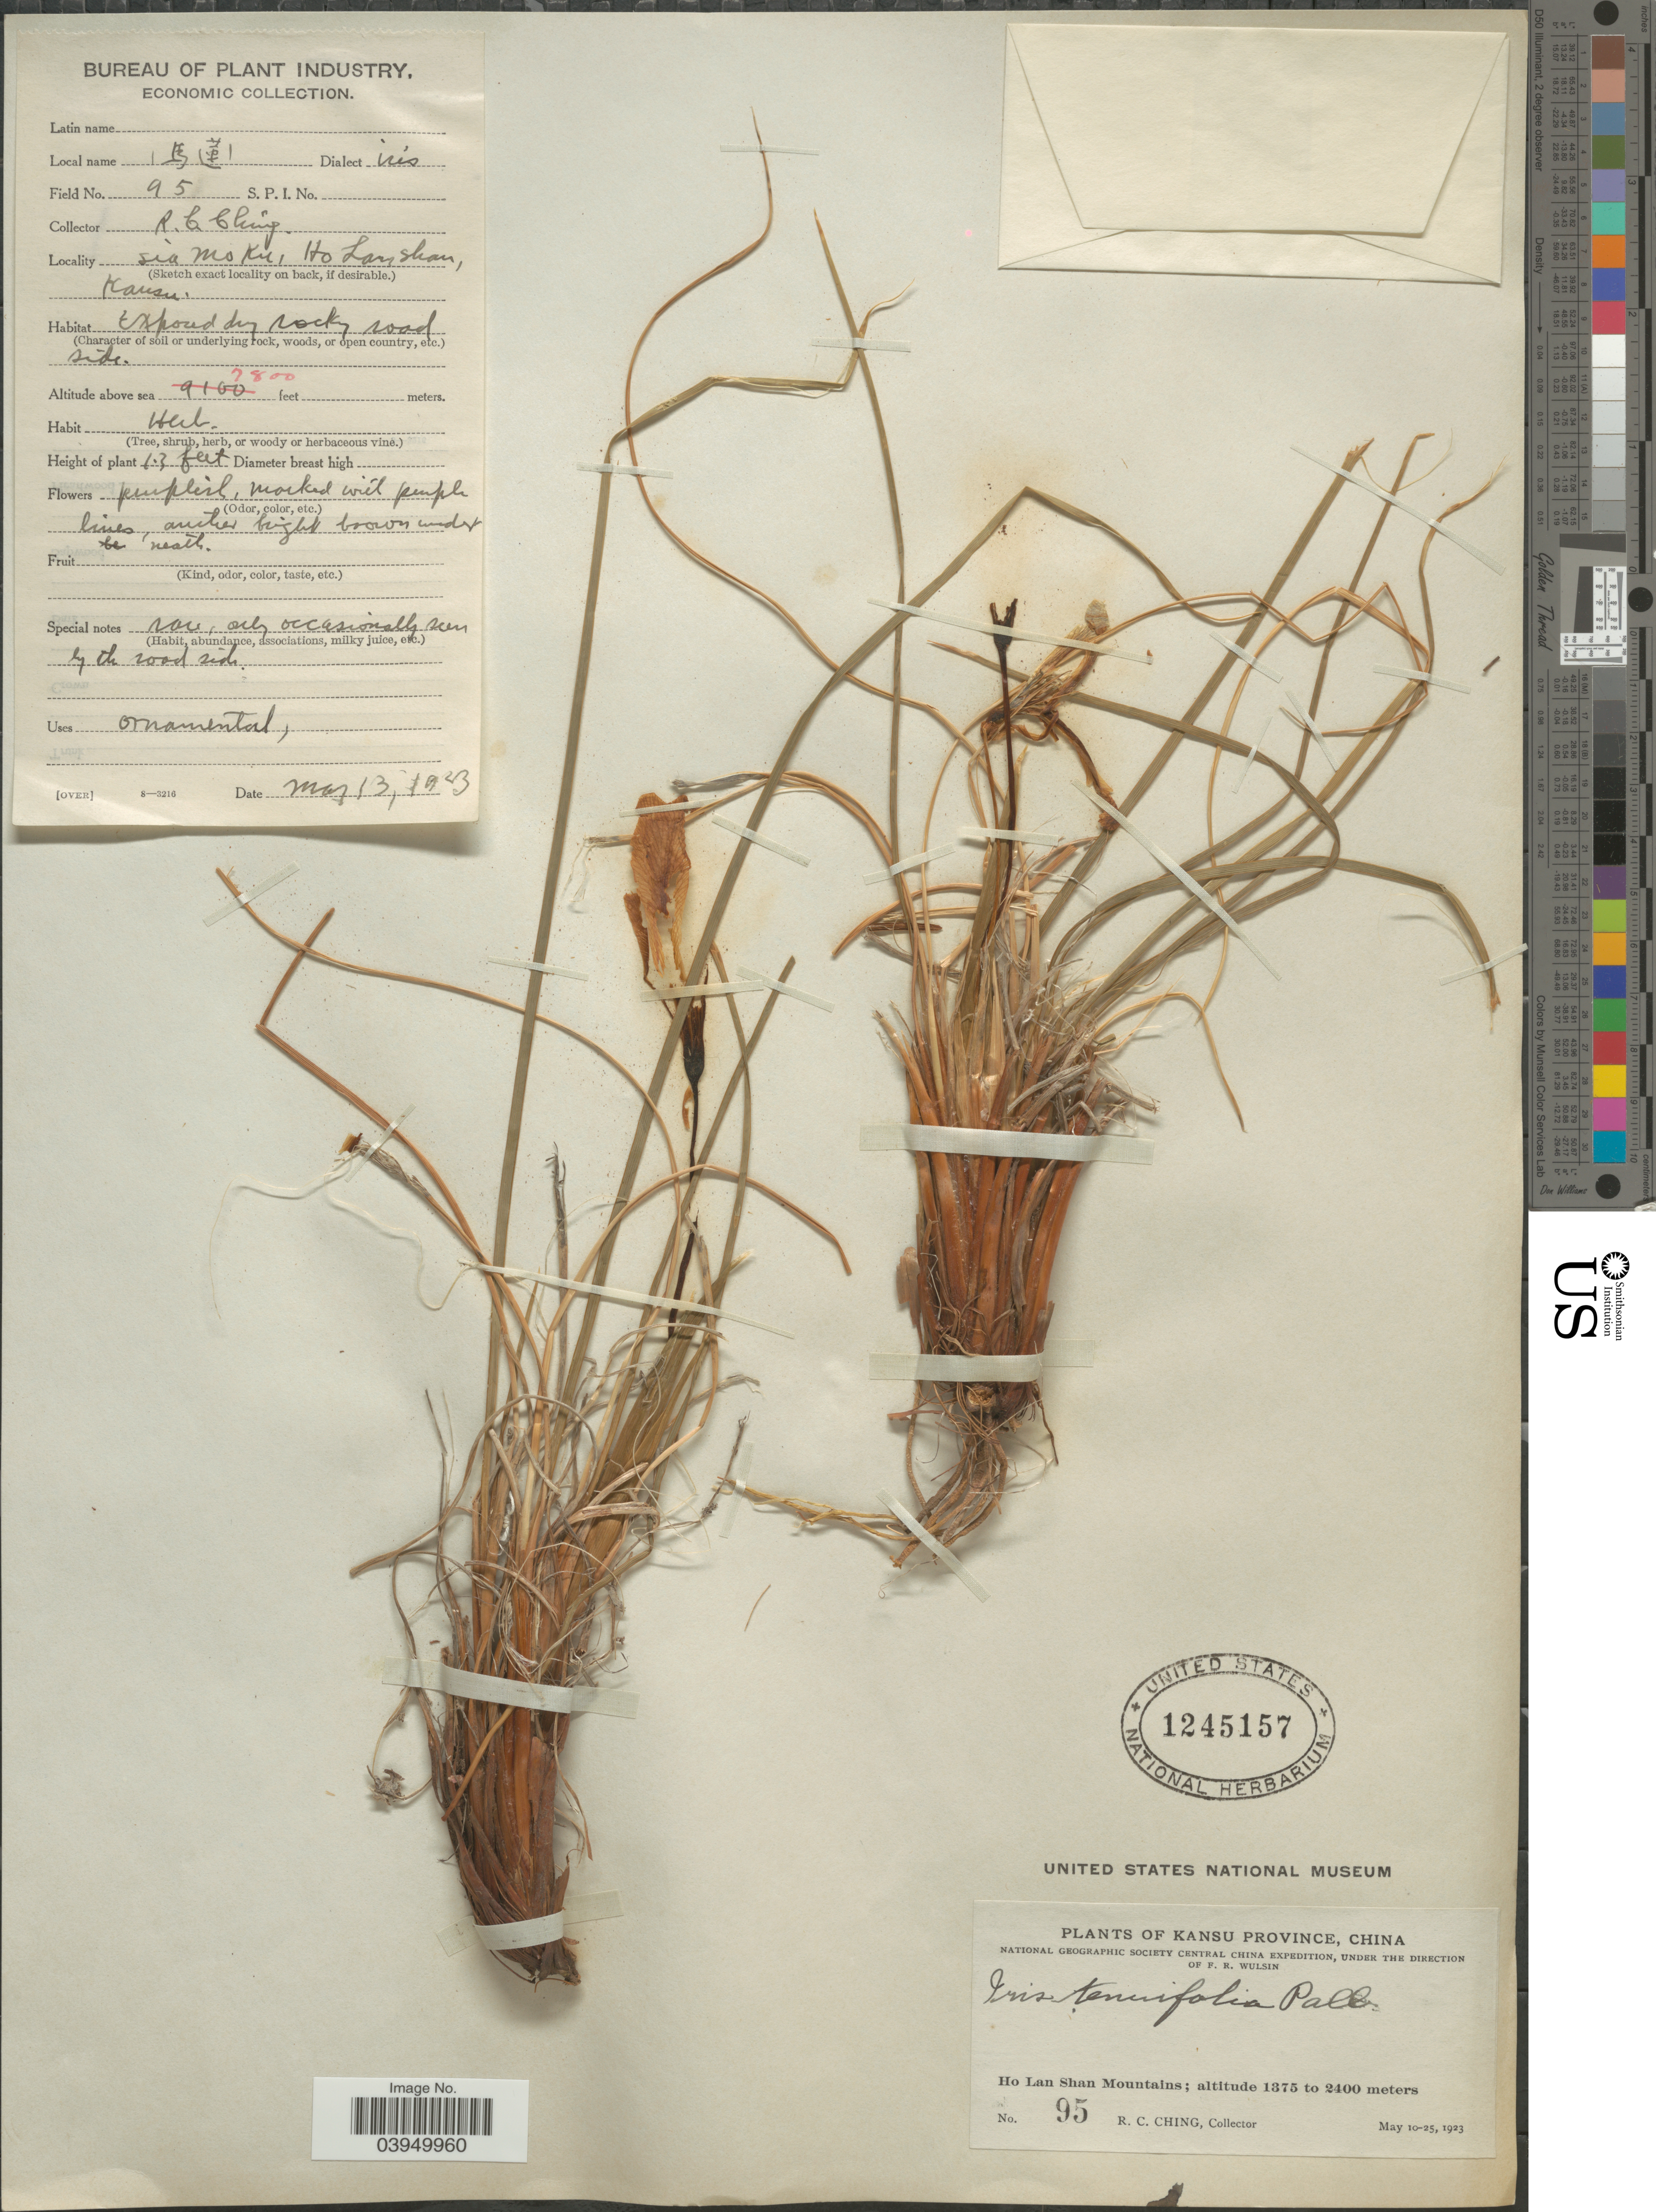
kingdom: Plantae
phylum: Tracheophyta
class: Liliopsida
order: Asparagales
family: Iridaceae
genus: Iris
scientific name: Iris tenuifolia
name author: Pall.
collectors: R. C. Ching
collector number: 95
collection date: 1923-05-13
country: China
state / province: Gansu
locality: Kansu Province. Ho Lan Shan Mountains. Sia Mo Ku, Ho Lan Shan, Kansu.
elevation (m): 2377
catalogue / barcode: US 1245157